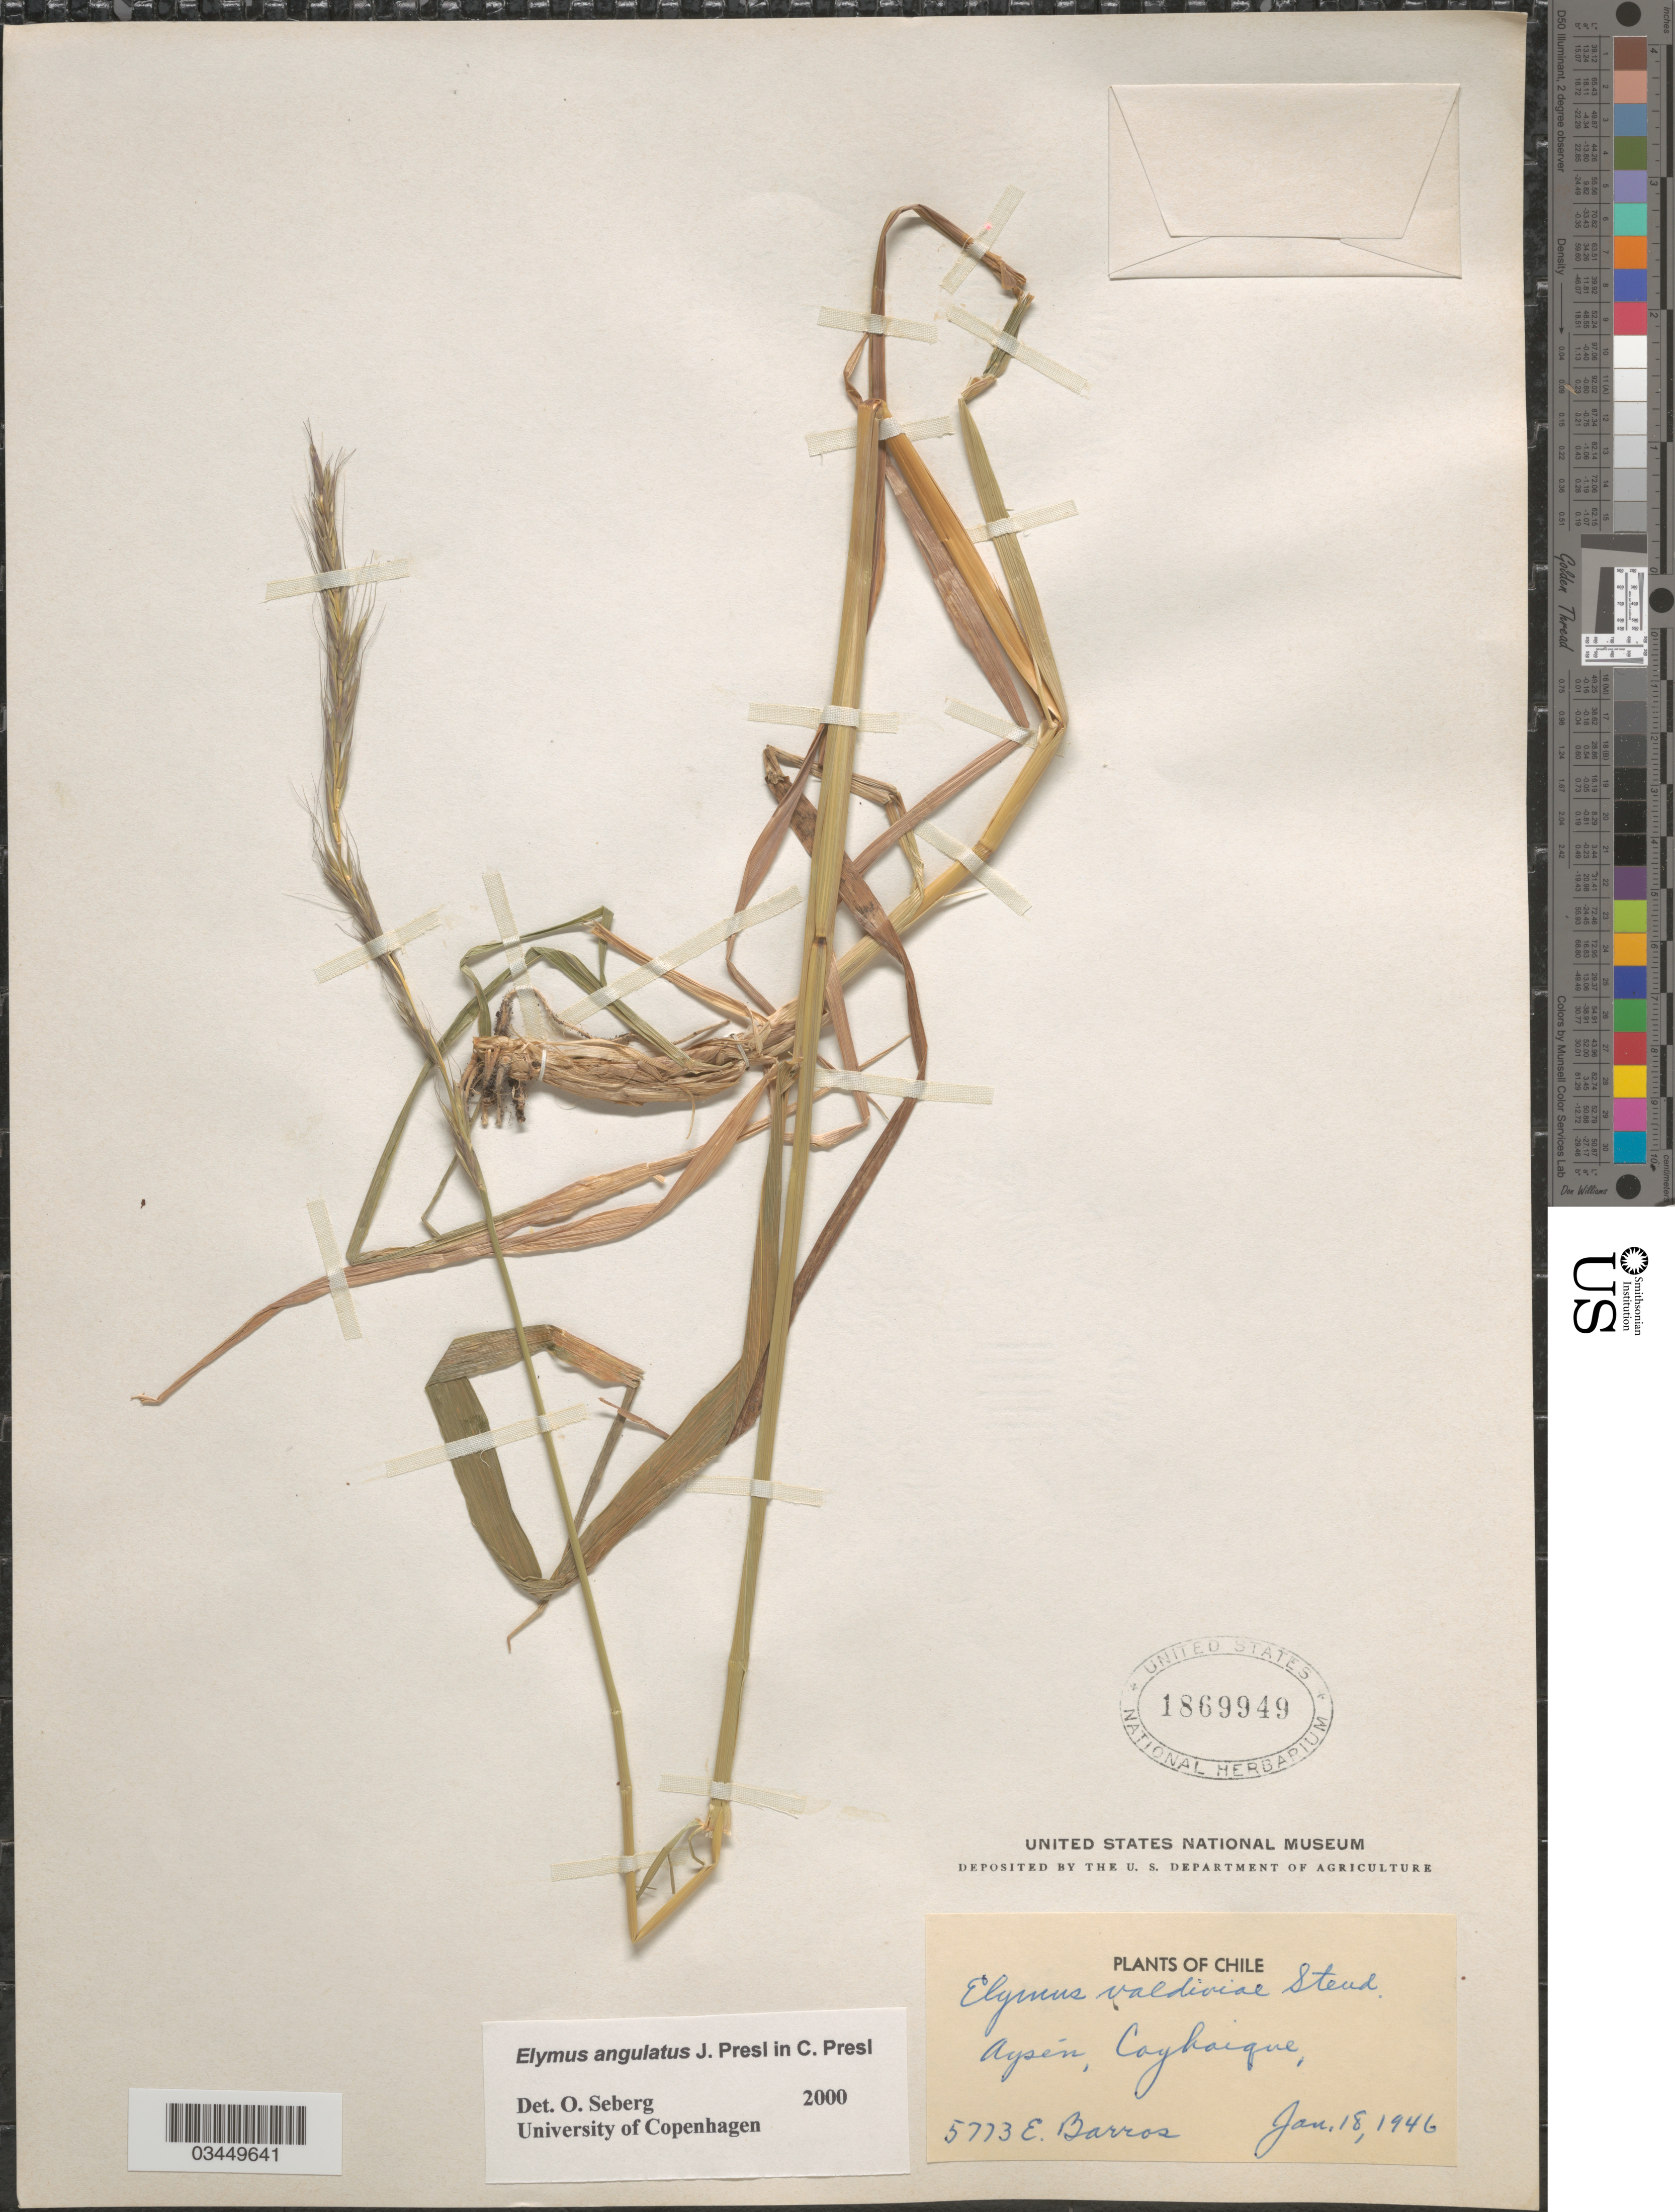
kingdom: Plantae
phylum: Tracheophyta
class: Liliopsida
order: Poales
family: Poaceae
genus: Elymus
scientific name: Elymus angulatus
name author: J. Presl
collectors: E. Barros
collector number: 5773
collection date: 1946-01-18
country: Chile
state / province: Aisén (XI)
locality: Aysén, Coyhaique.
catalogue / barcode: US 1869949